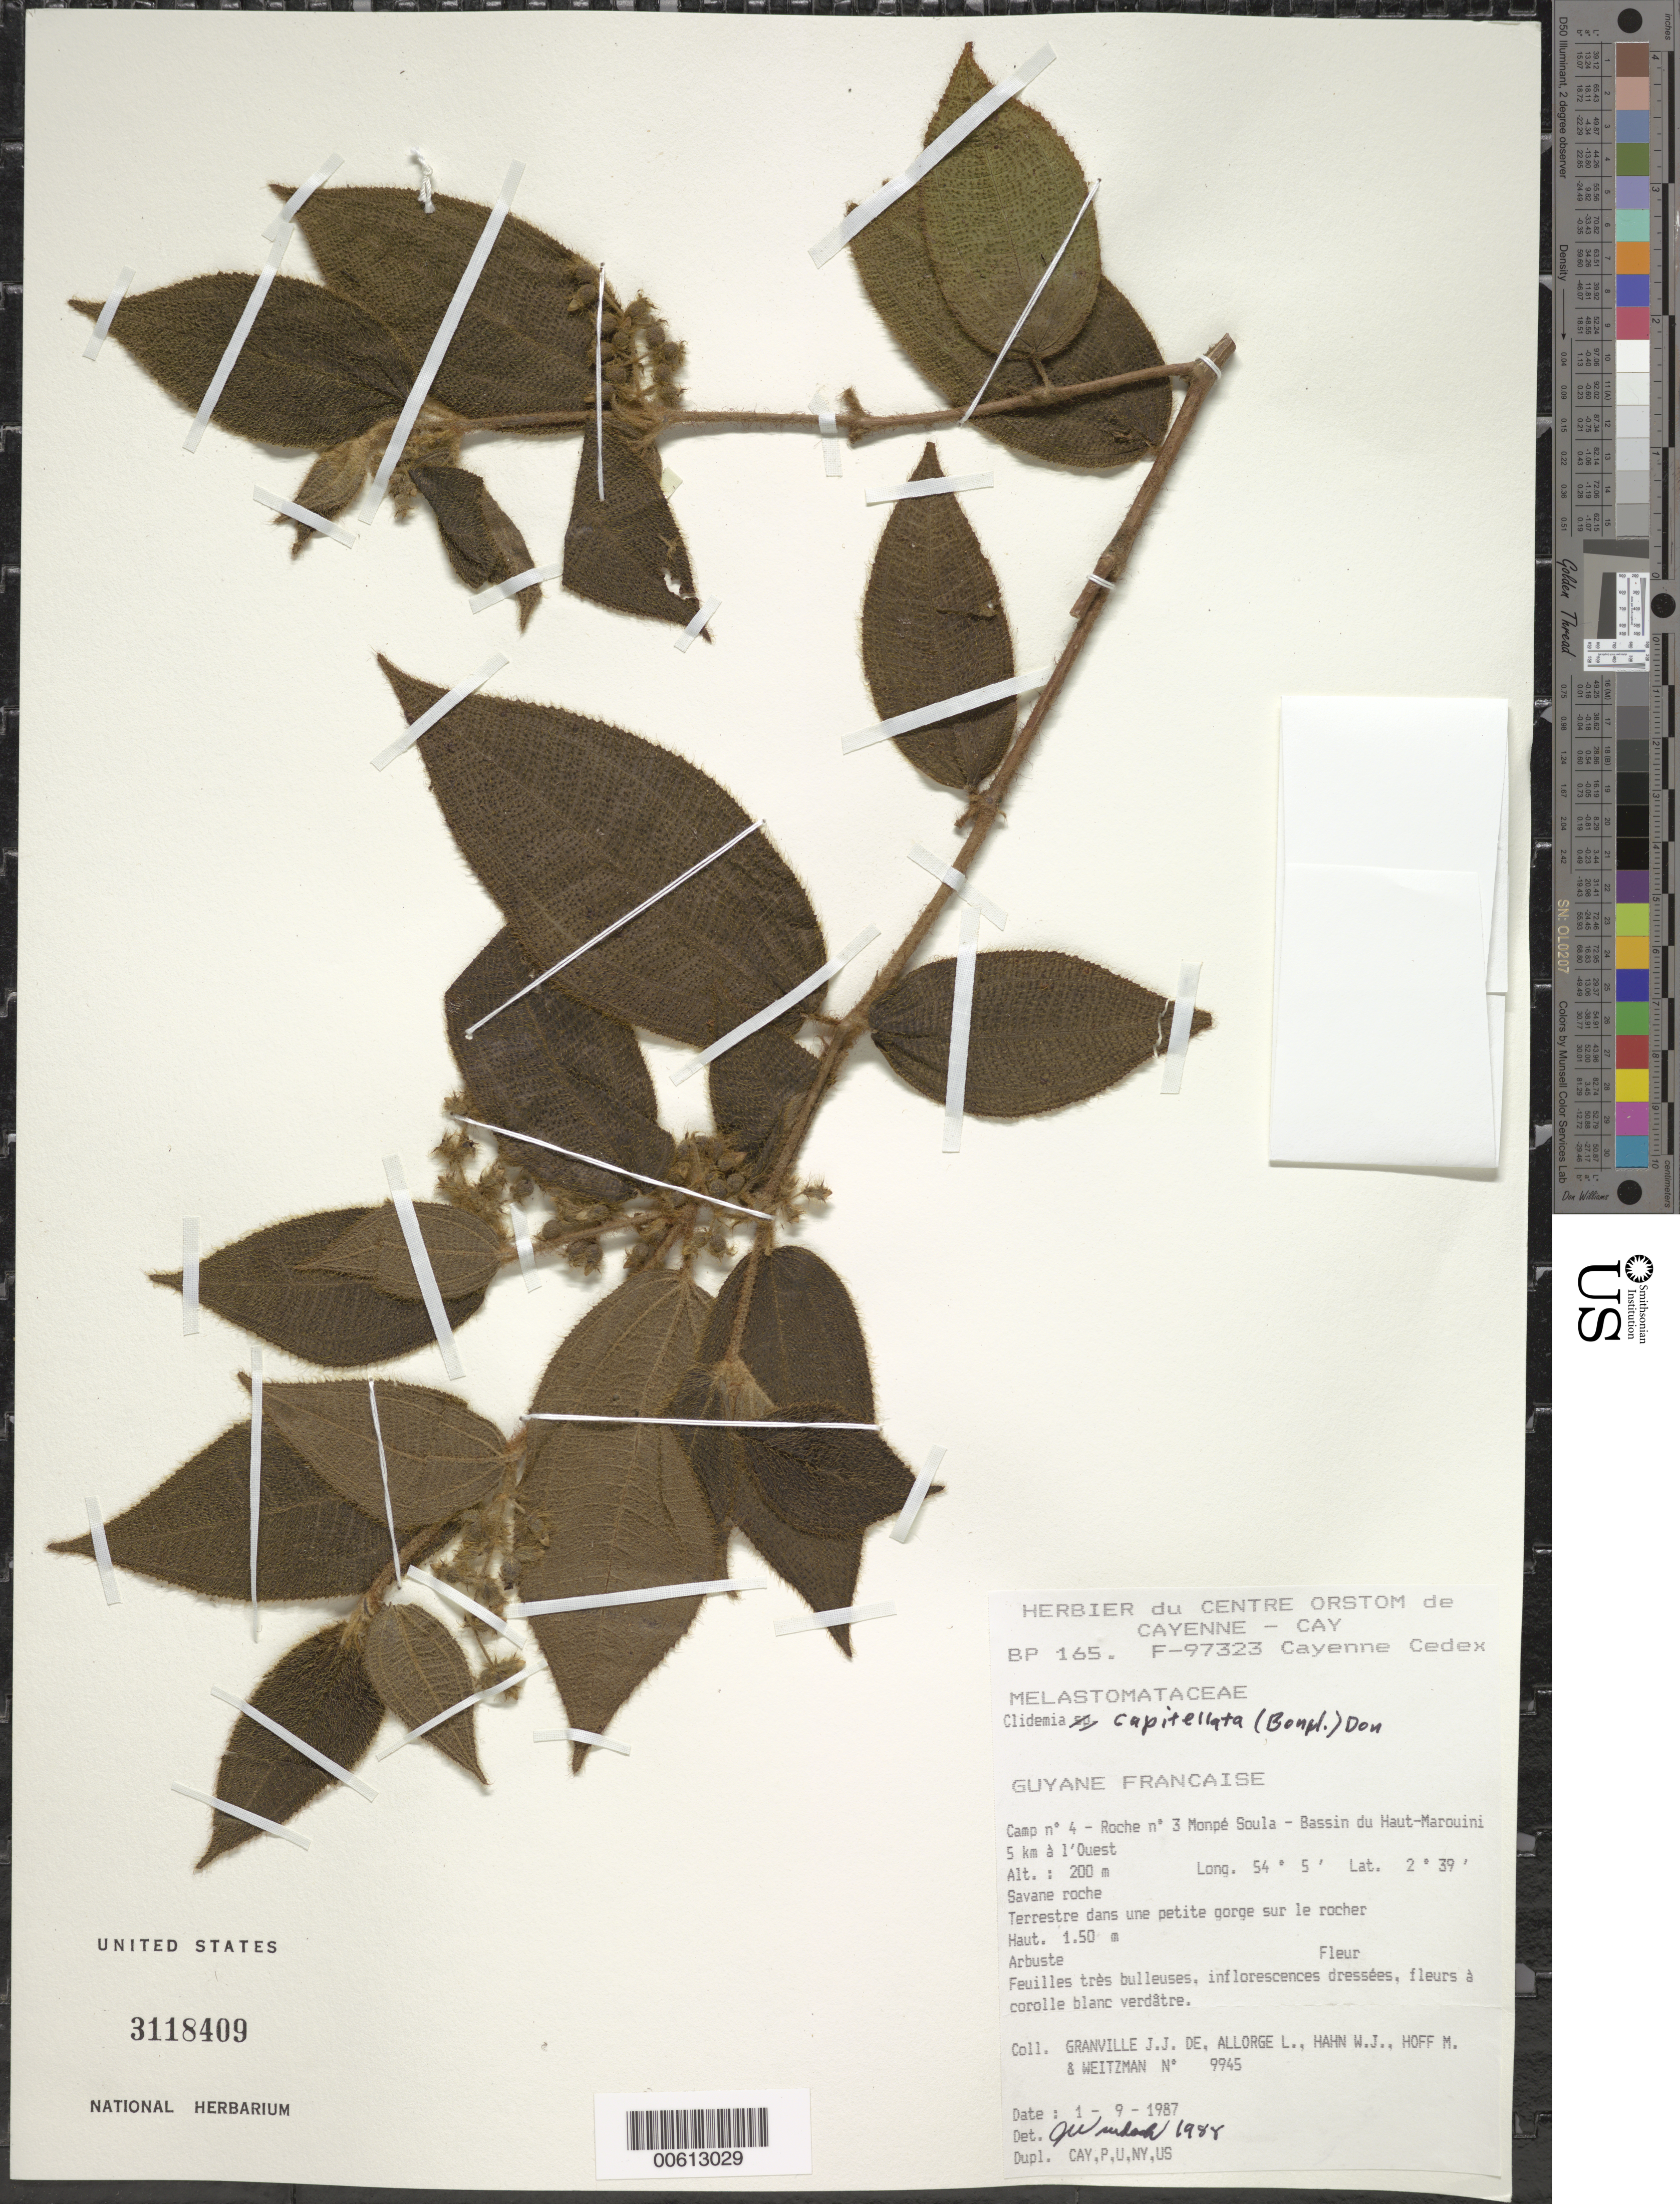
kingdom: Plantae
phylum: Tracheophyta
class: Magnoliopsida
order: Myrtales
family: Melastomataceae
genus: Clidemia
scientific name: Clidemia capitellata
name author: (Bonpl.) D. Don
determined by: Wurdack, John J., (US), US (UNITED STATES)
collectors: J.-J. de Granville, L. Allorge, W. J. Hahn, M. Hoff & A. L. Weitzman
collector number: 9945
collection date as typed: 1-Sep-87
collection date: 1987-09-01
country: French Guiana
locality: Monpé Soula, Camp #4, roche no. 3; Bassin du Haut-Marouini, 5 km W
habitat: Savane roche. Terrestre dans une petites gorge sur le rocher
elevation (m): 200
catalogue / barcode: US 3118409